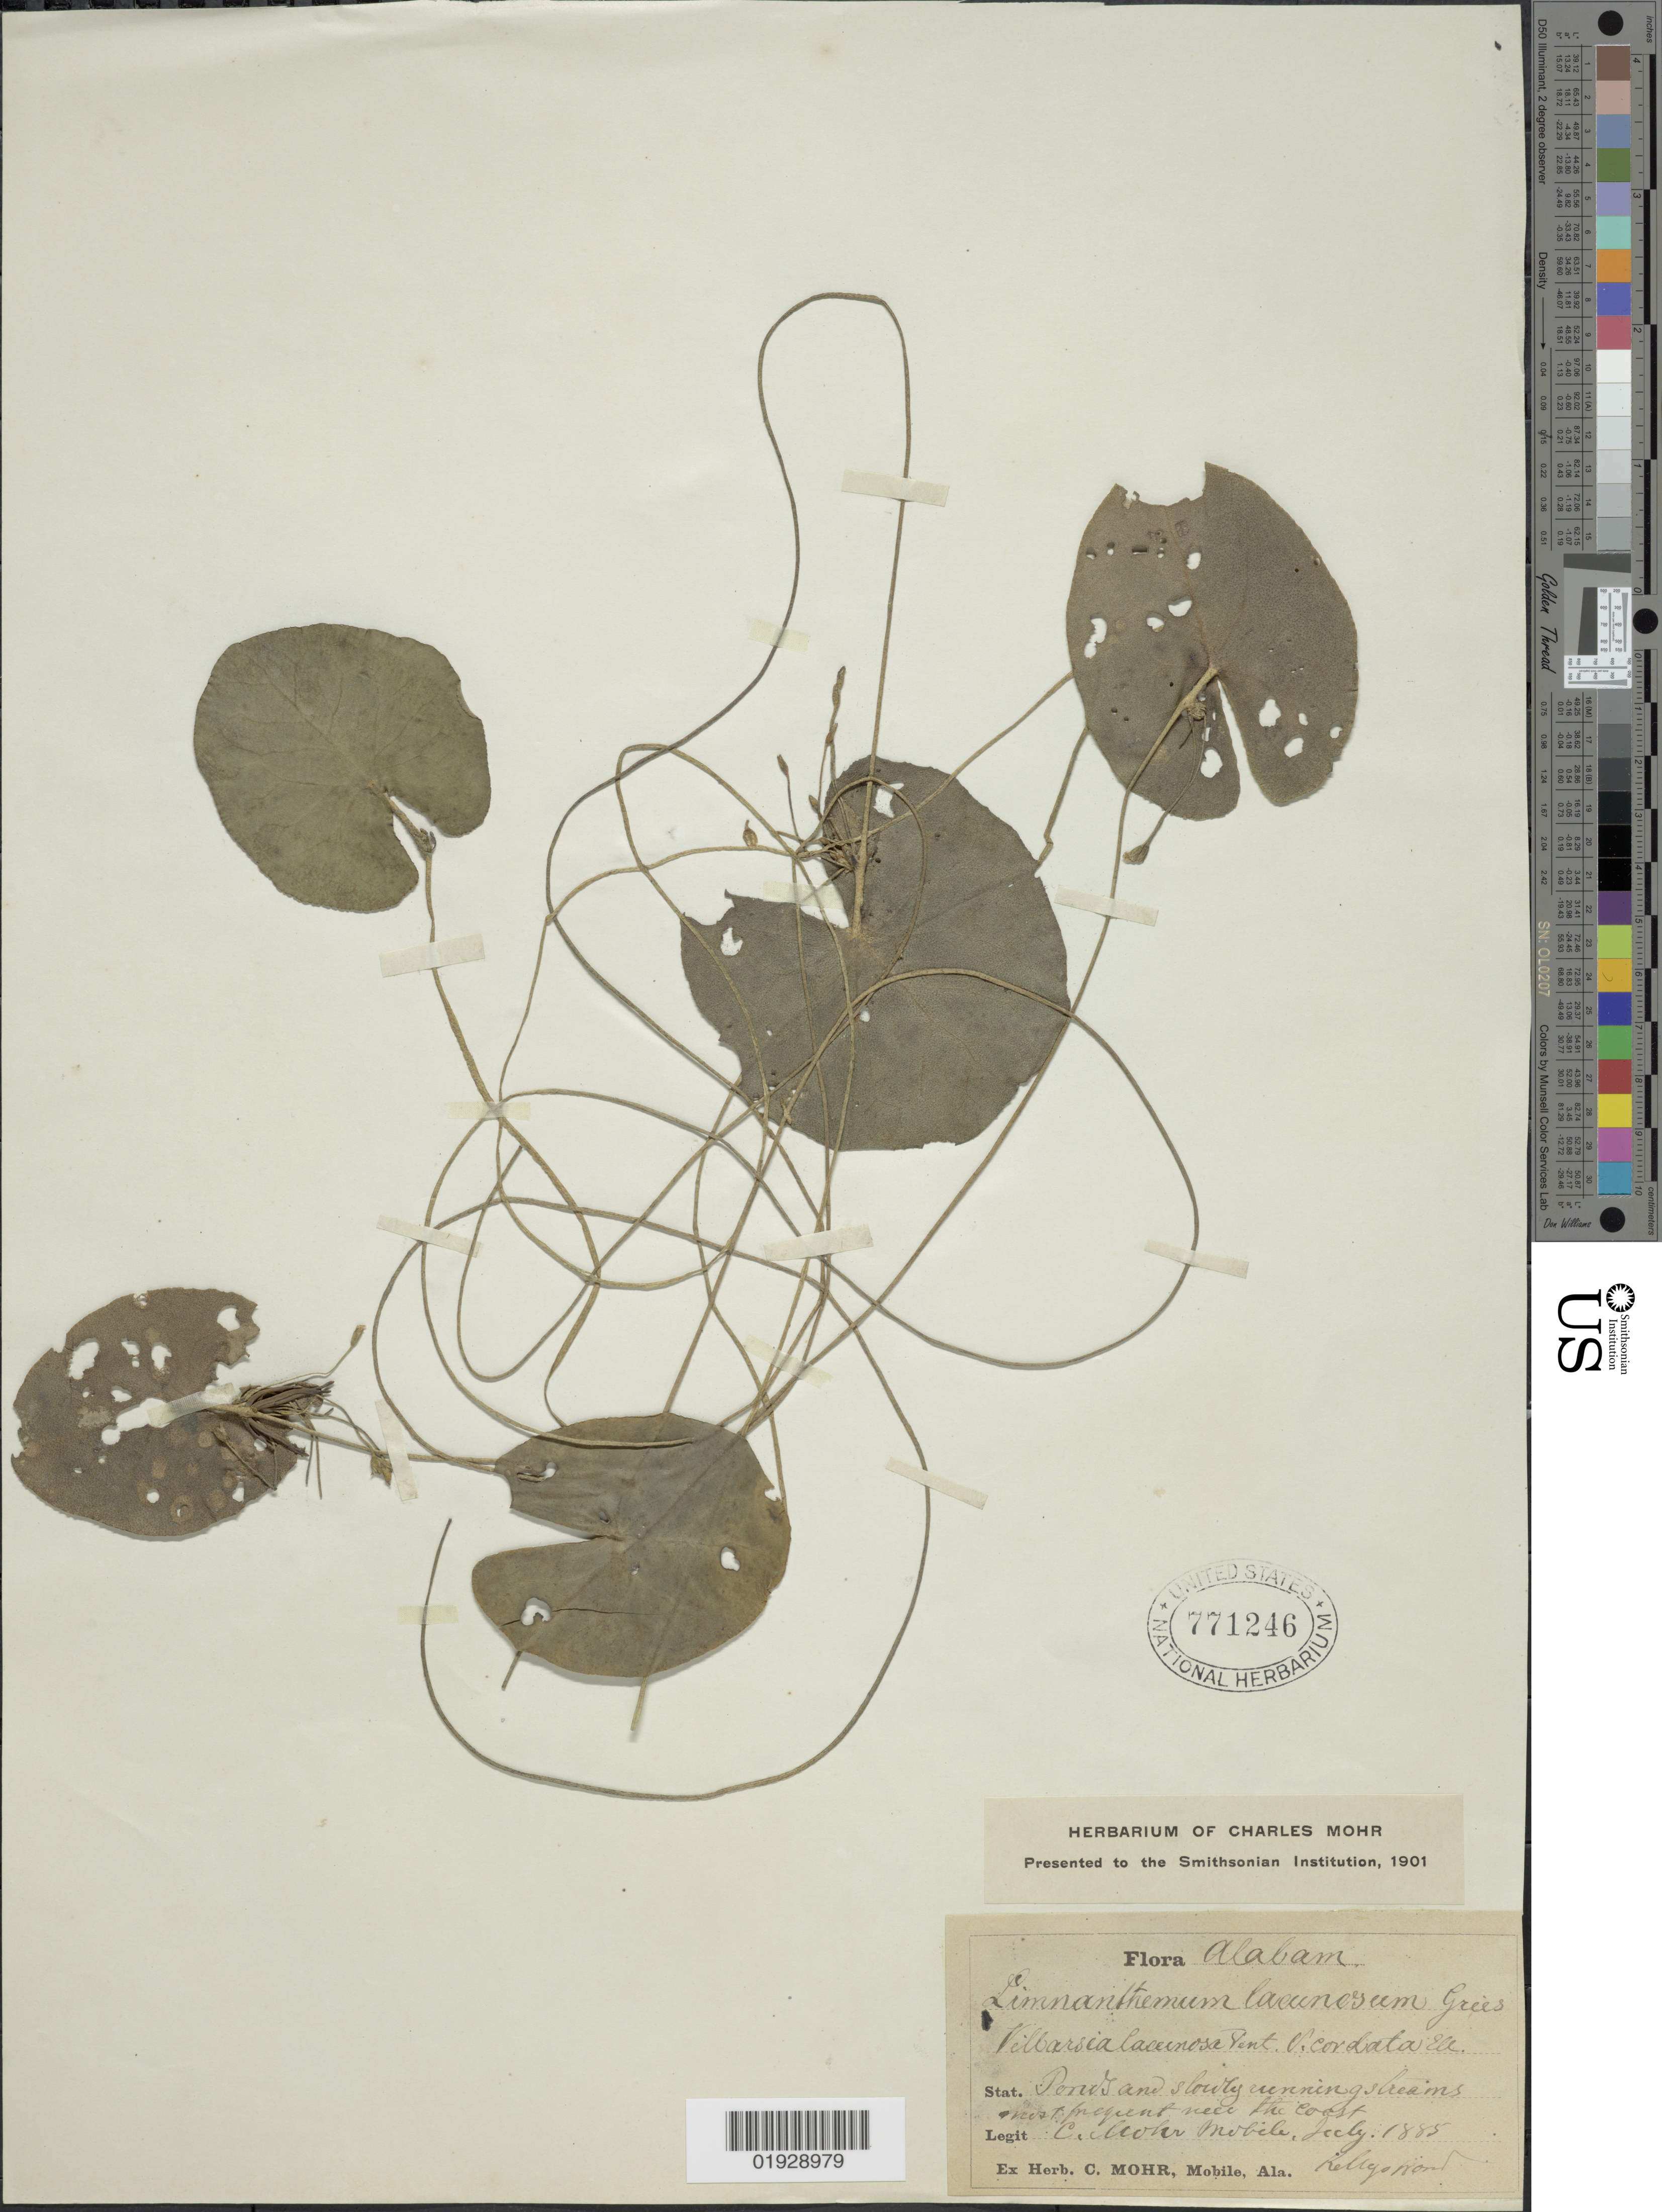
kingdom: Plantae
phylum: Tracheophyta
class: Magnoliopsida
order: Asterales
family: Menyanthaceae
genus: Nymphoides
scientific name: Nymphoides lacunosum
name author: Fernald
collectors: Mohr, C. T. (herbarium)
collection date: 1885-07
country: United States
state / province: Alabama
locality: Most frequent near the coast. Mobile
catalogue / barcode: US 771246